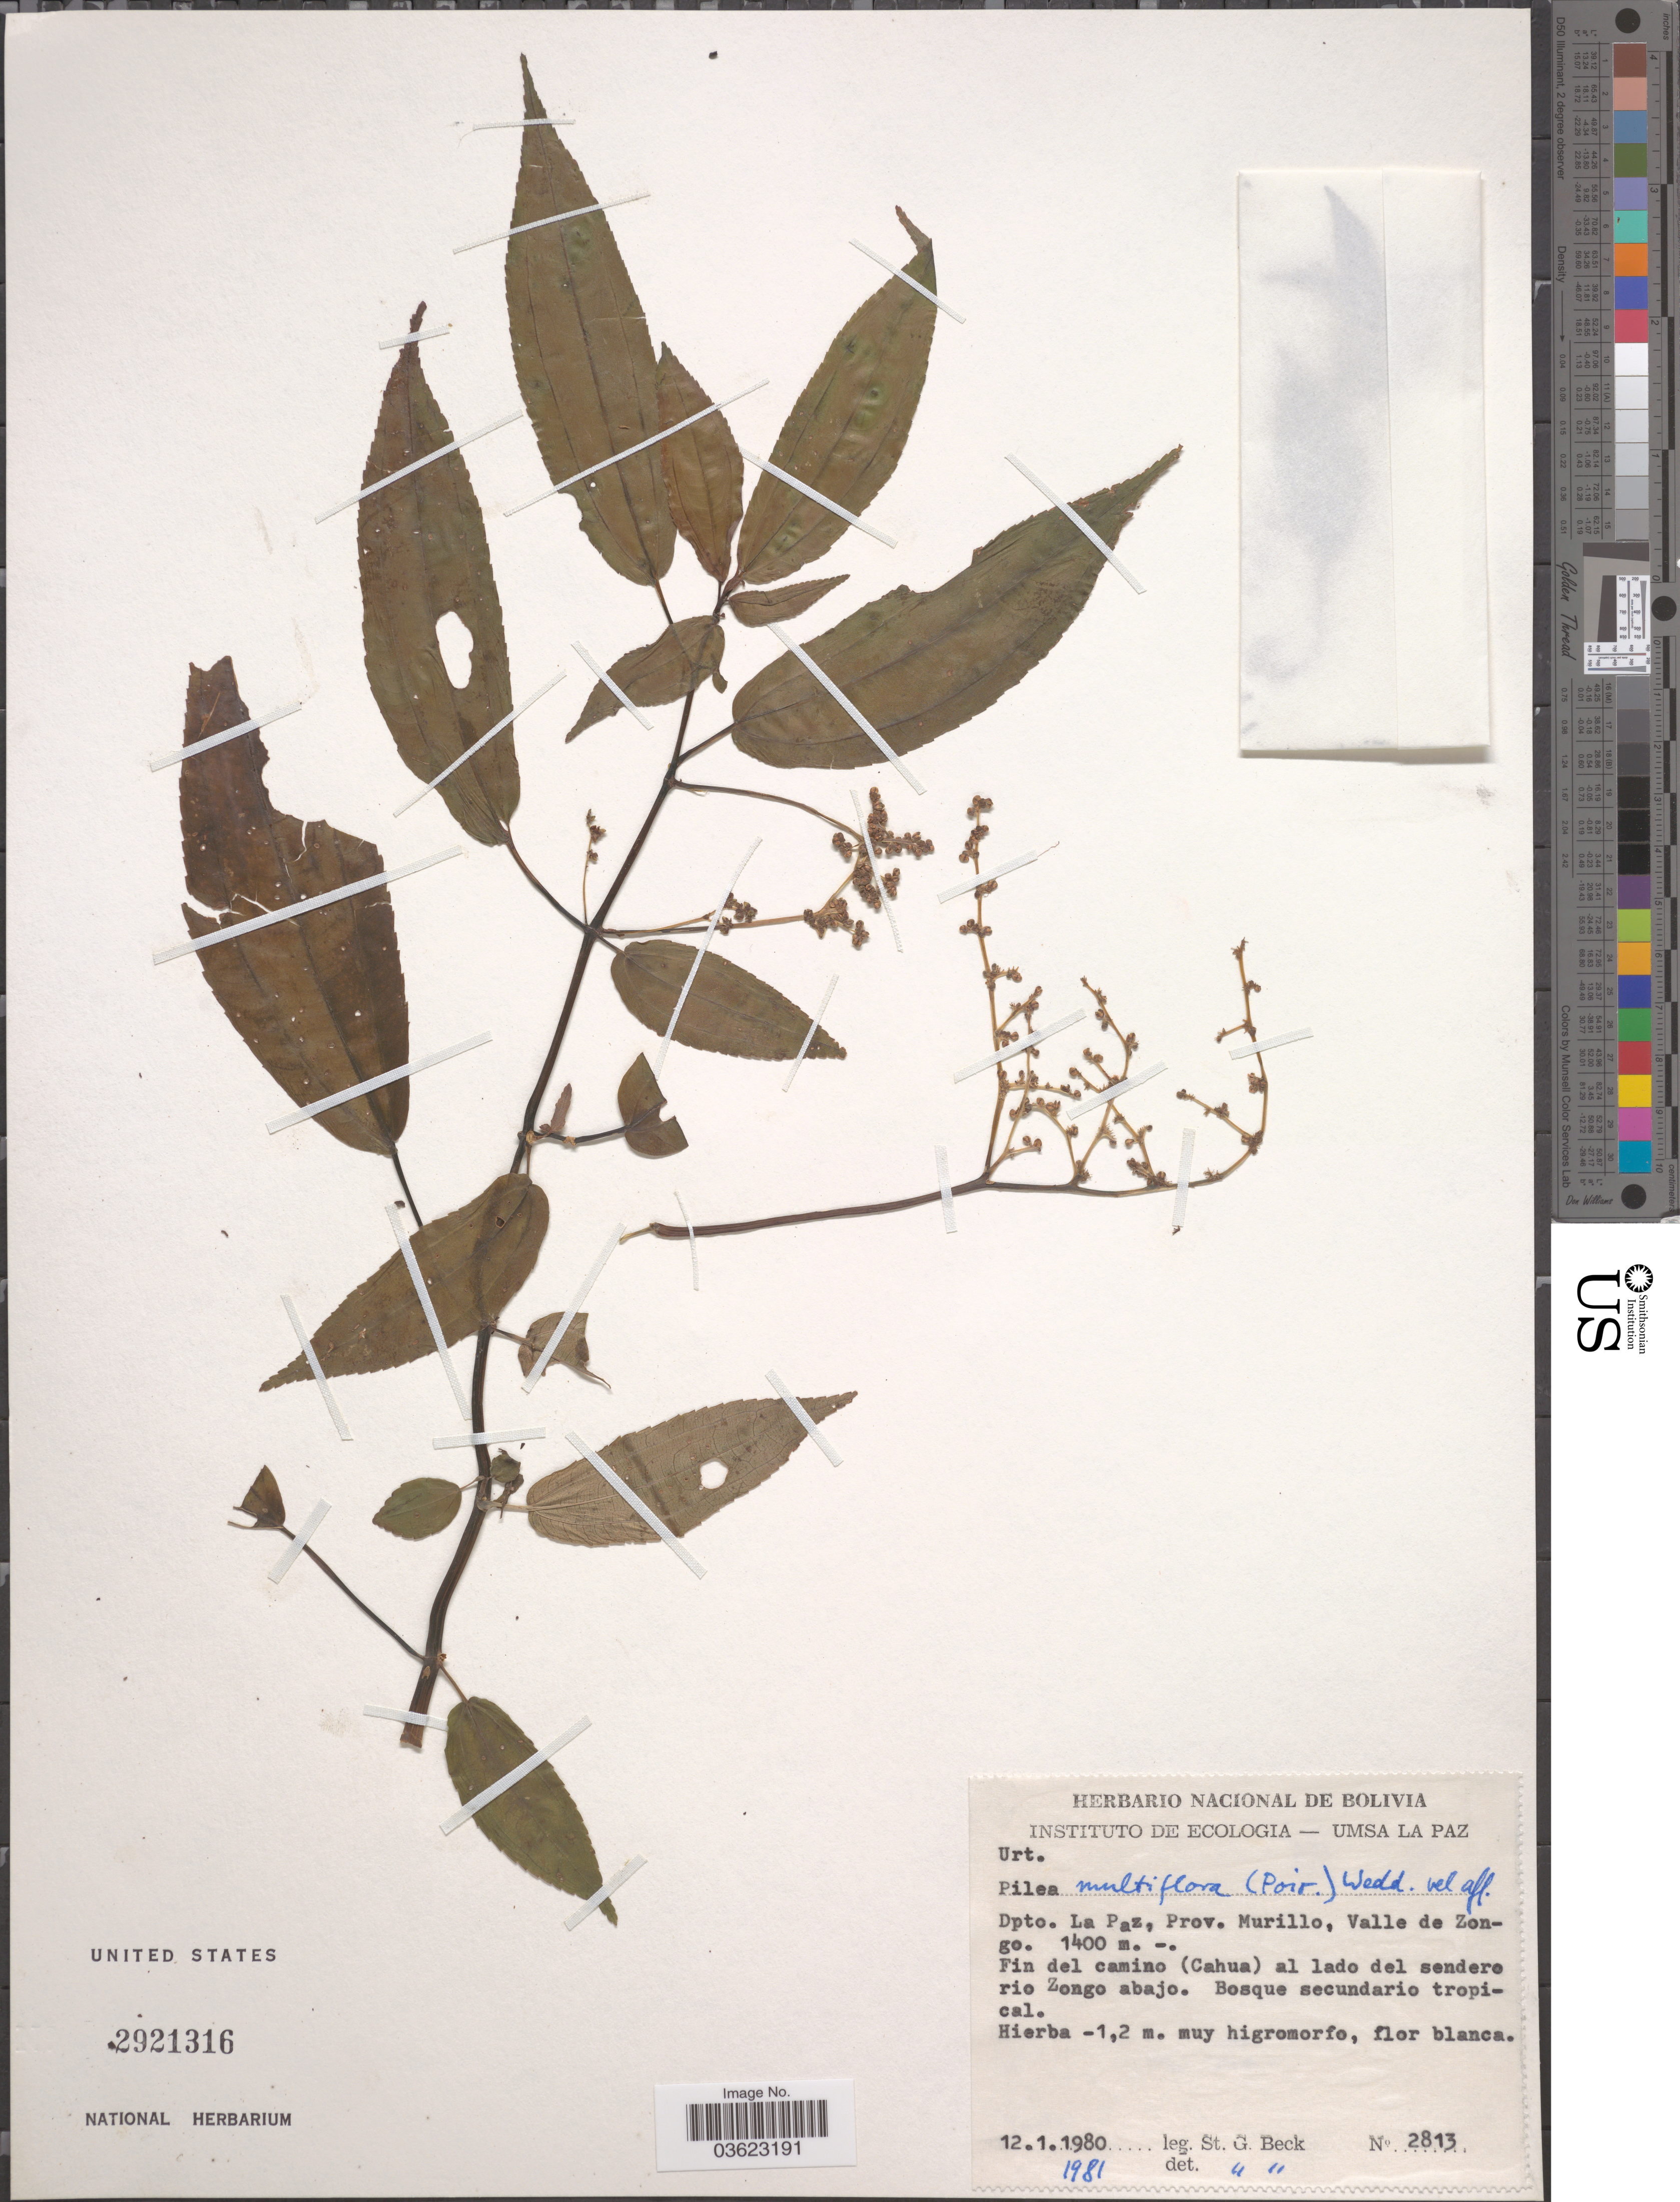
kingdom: Plantae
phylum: Tracheophyta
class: Magnoliopsida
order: Rosales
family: Urticaceae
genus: Pilea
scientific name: Pilea anomala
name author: Wedd.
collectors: S. G. Beck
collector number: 2813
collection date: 1980-01-12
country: Bolivia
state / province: La Paz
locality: Dpto. La Paz, Prov. Murillo, Valle de Zongo. Fin del camino (Cahua) al lado del sendero rio Zongo abajo.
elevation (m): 1400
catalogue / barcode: US 2921316